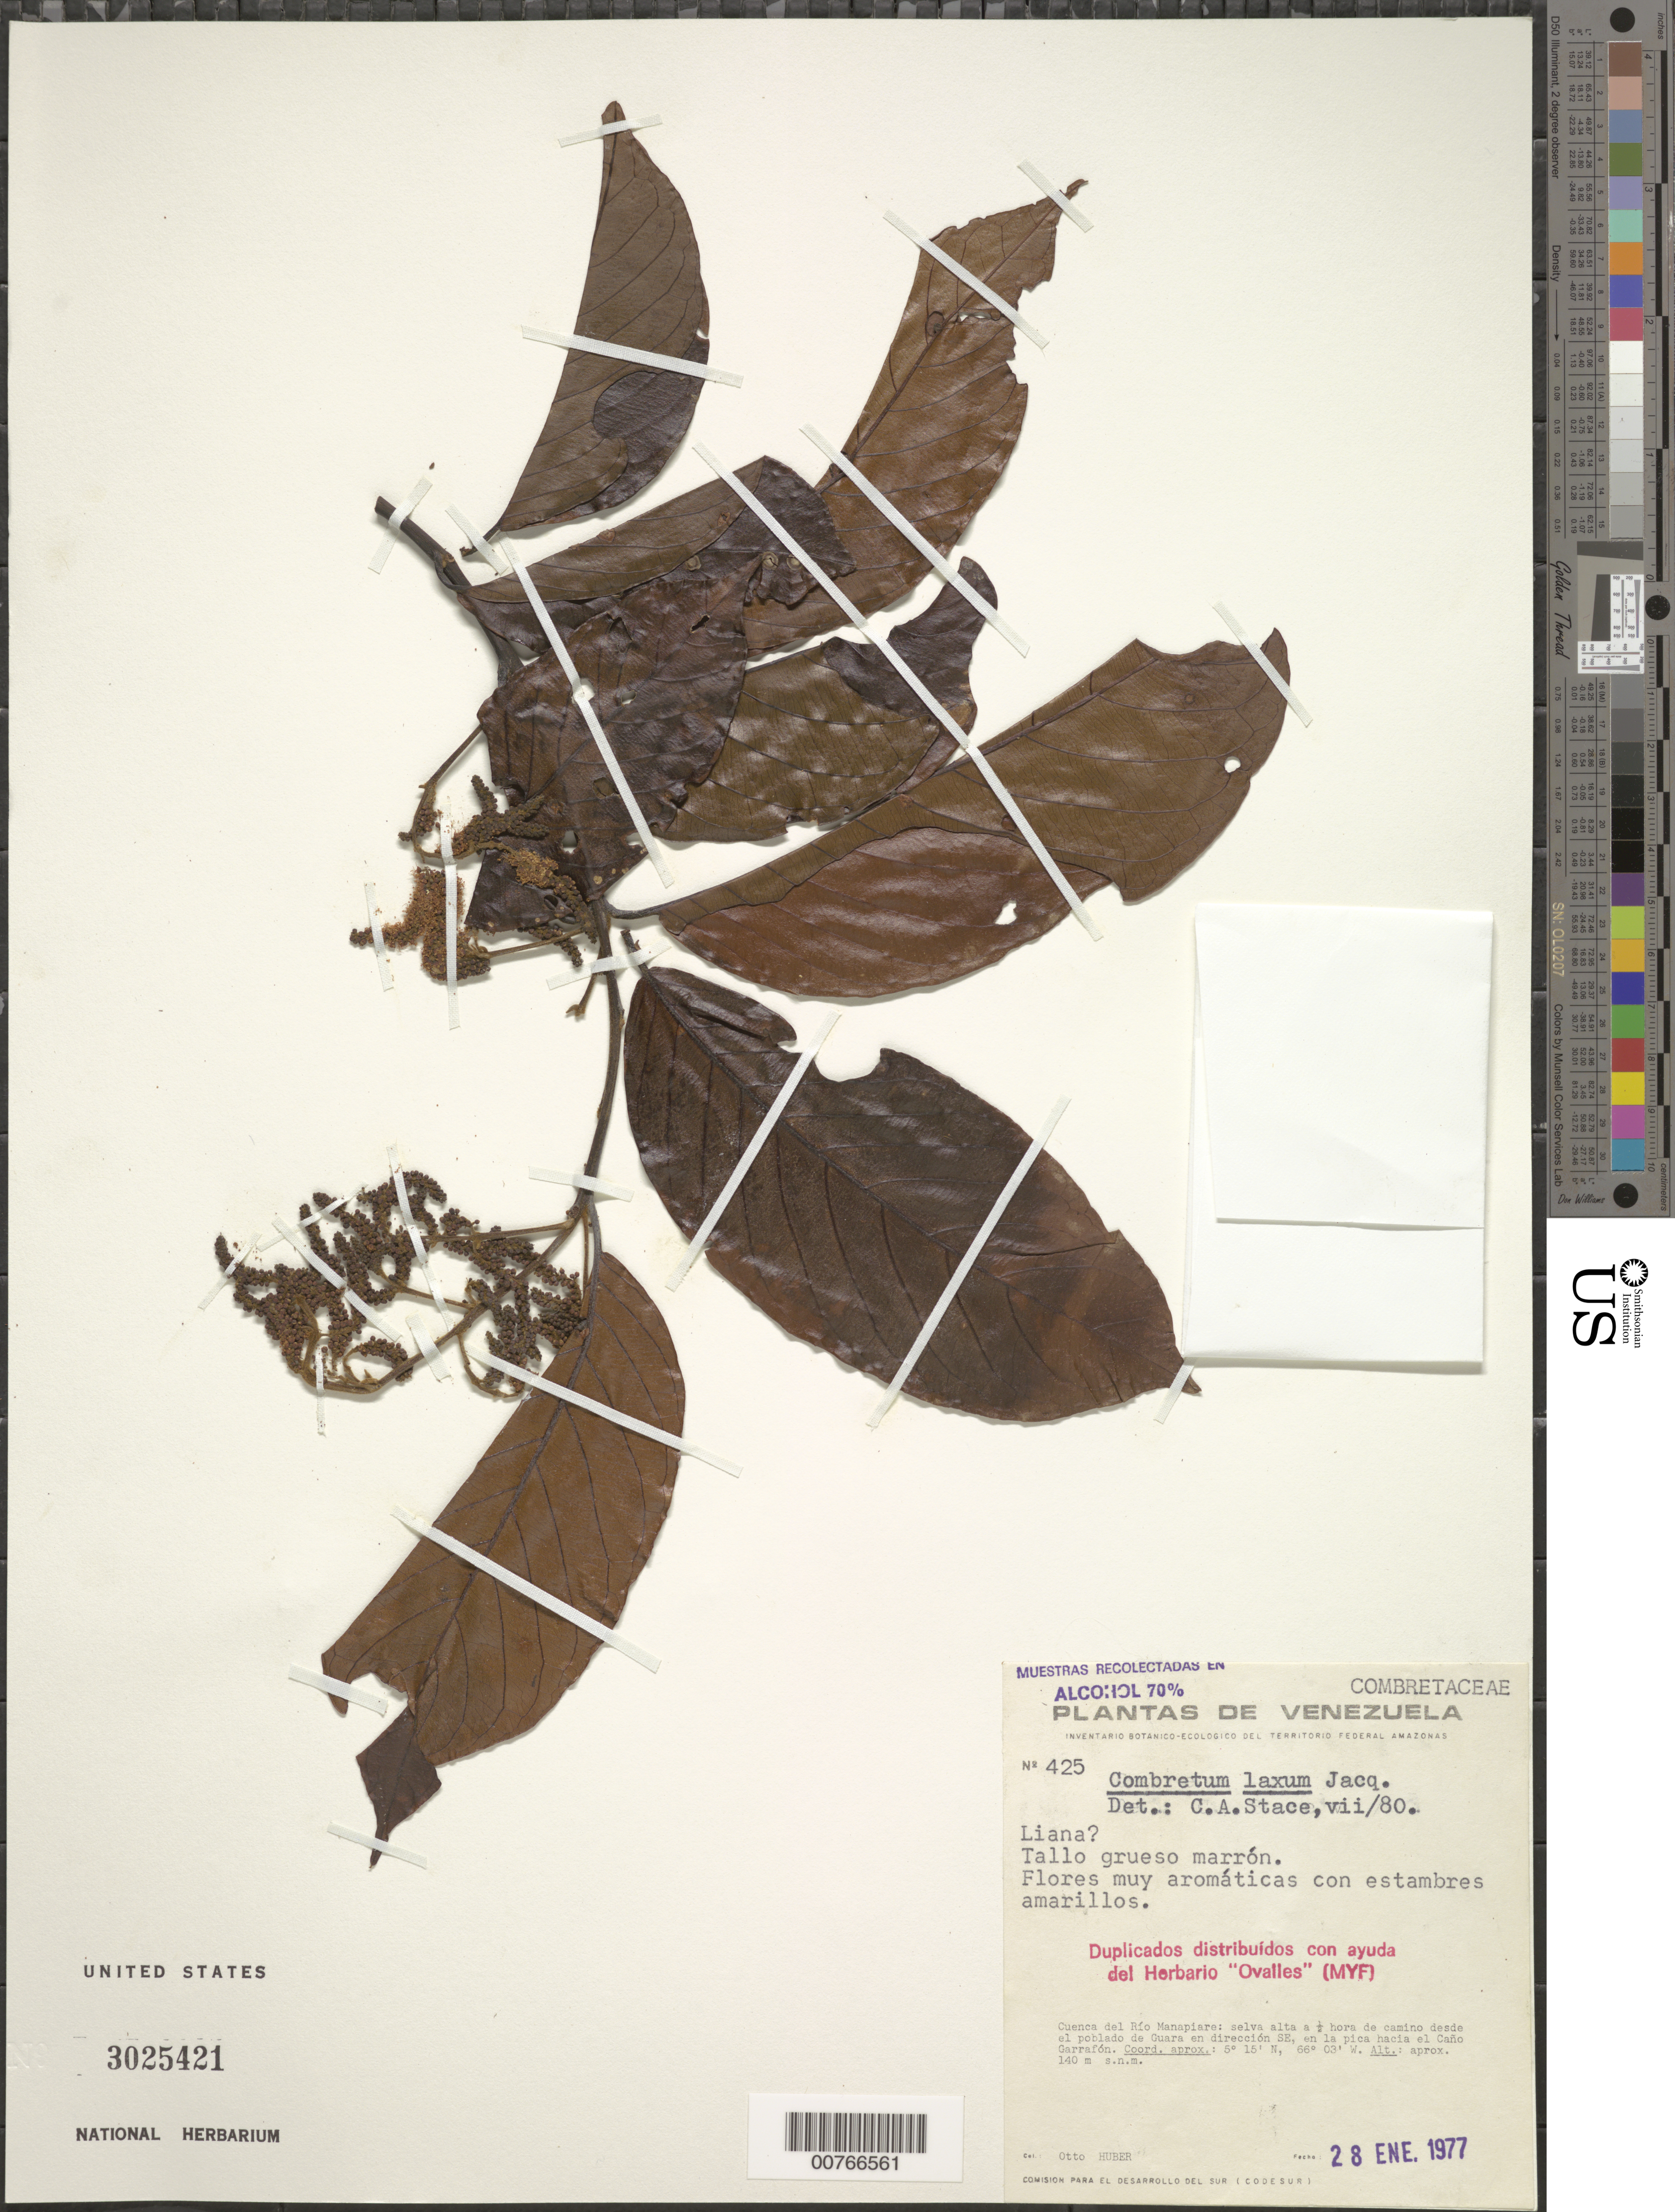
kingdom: Plantae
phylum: Tracheophyta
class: Magnoliopsida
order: Myrtales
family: Combretaceae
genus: Combretum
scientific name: Combretum laxum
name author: Jacq.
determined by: Stace, C. A.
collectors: O. Huber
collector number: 425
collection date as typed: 28-Jan-77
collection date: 1977-01-28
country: Venezuela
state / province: Amazonas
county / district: Atures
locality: Río Manapiare, cuenca, 0.5 hrs SE de el poblado de Guara, en la pica hacia el Caño Garrafón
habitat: Selva alta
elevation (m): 140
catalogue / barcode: US 3025421